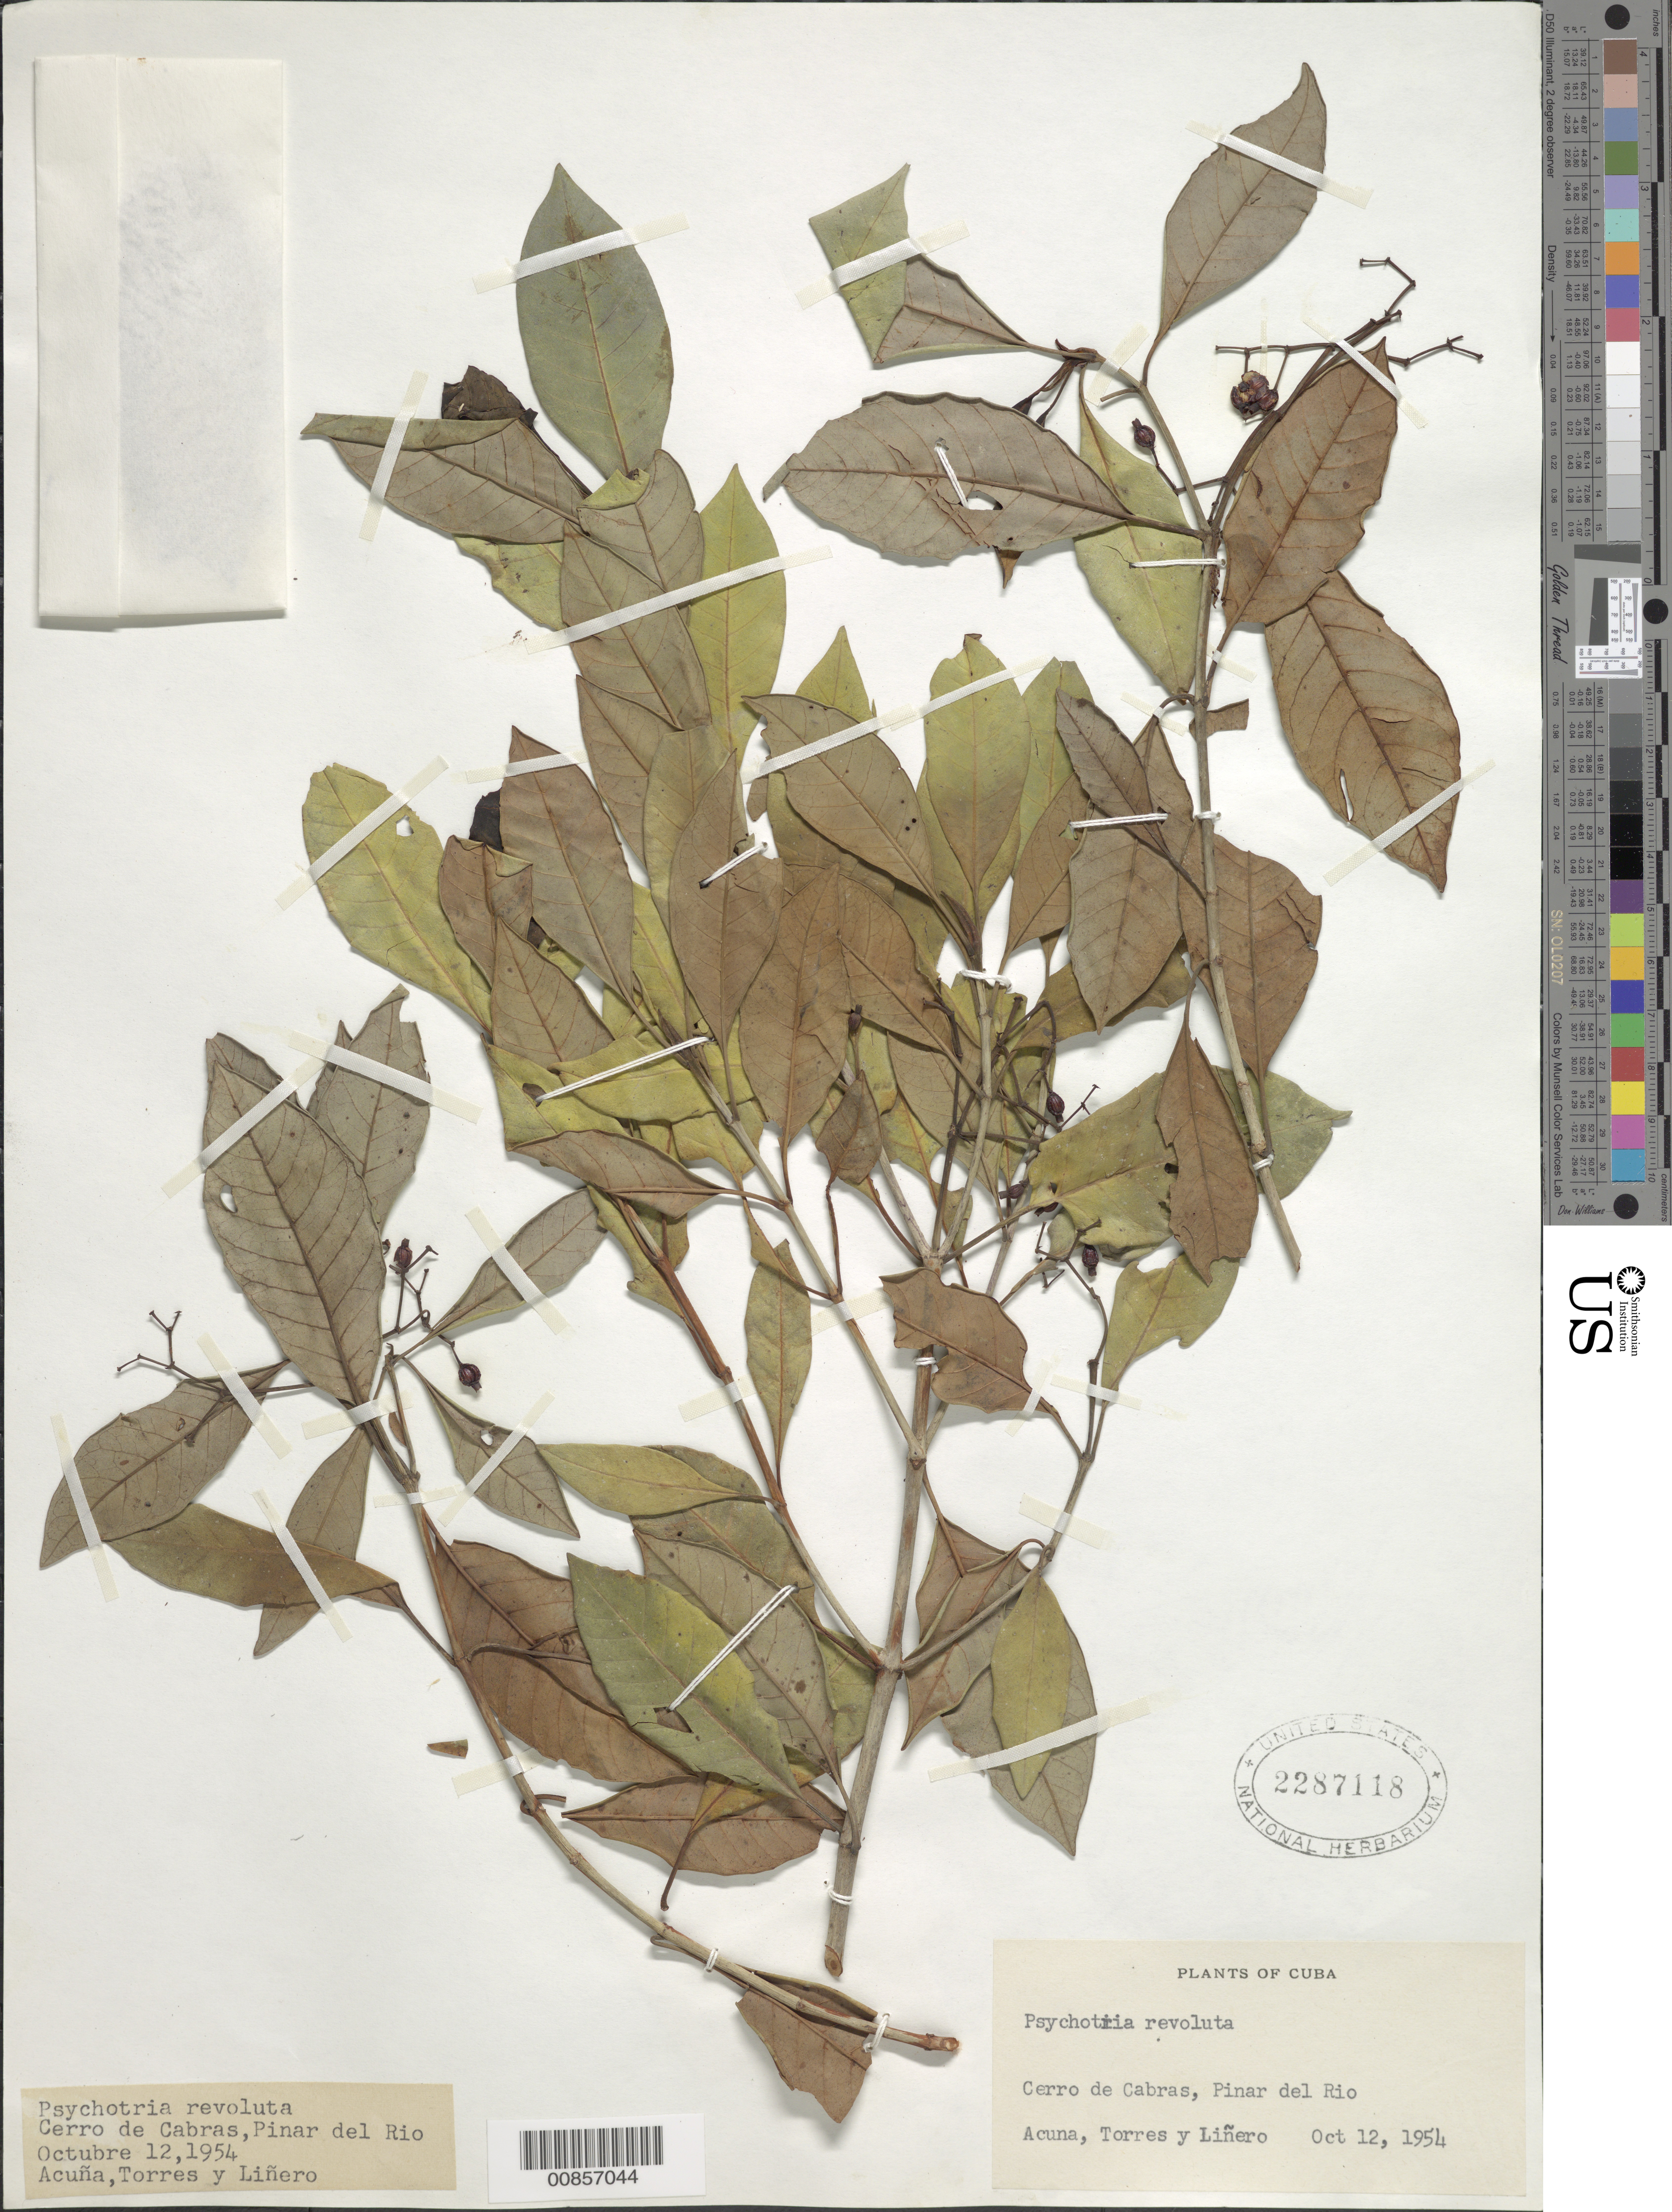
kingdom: Plantae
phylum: Tracheophyta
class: Magnoliopsida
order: Gentianales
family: Rubiaceae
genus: Psychotria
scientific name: Psychotria revoluta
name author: DC.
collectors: J. Acuña & T. Liñero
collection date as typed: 12 Oct 1954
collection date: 1954-10-12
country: Cuba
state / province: Pinar del Río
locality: Cerro de Cabras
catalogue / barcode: US 2287118